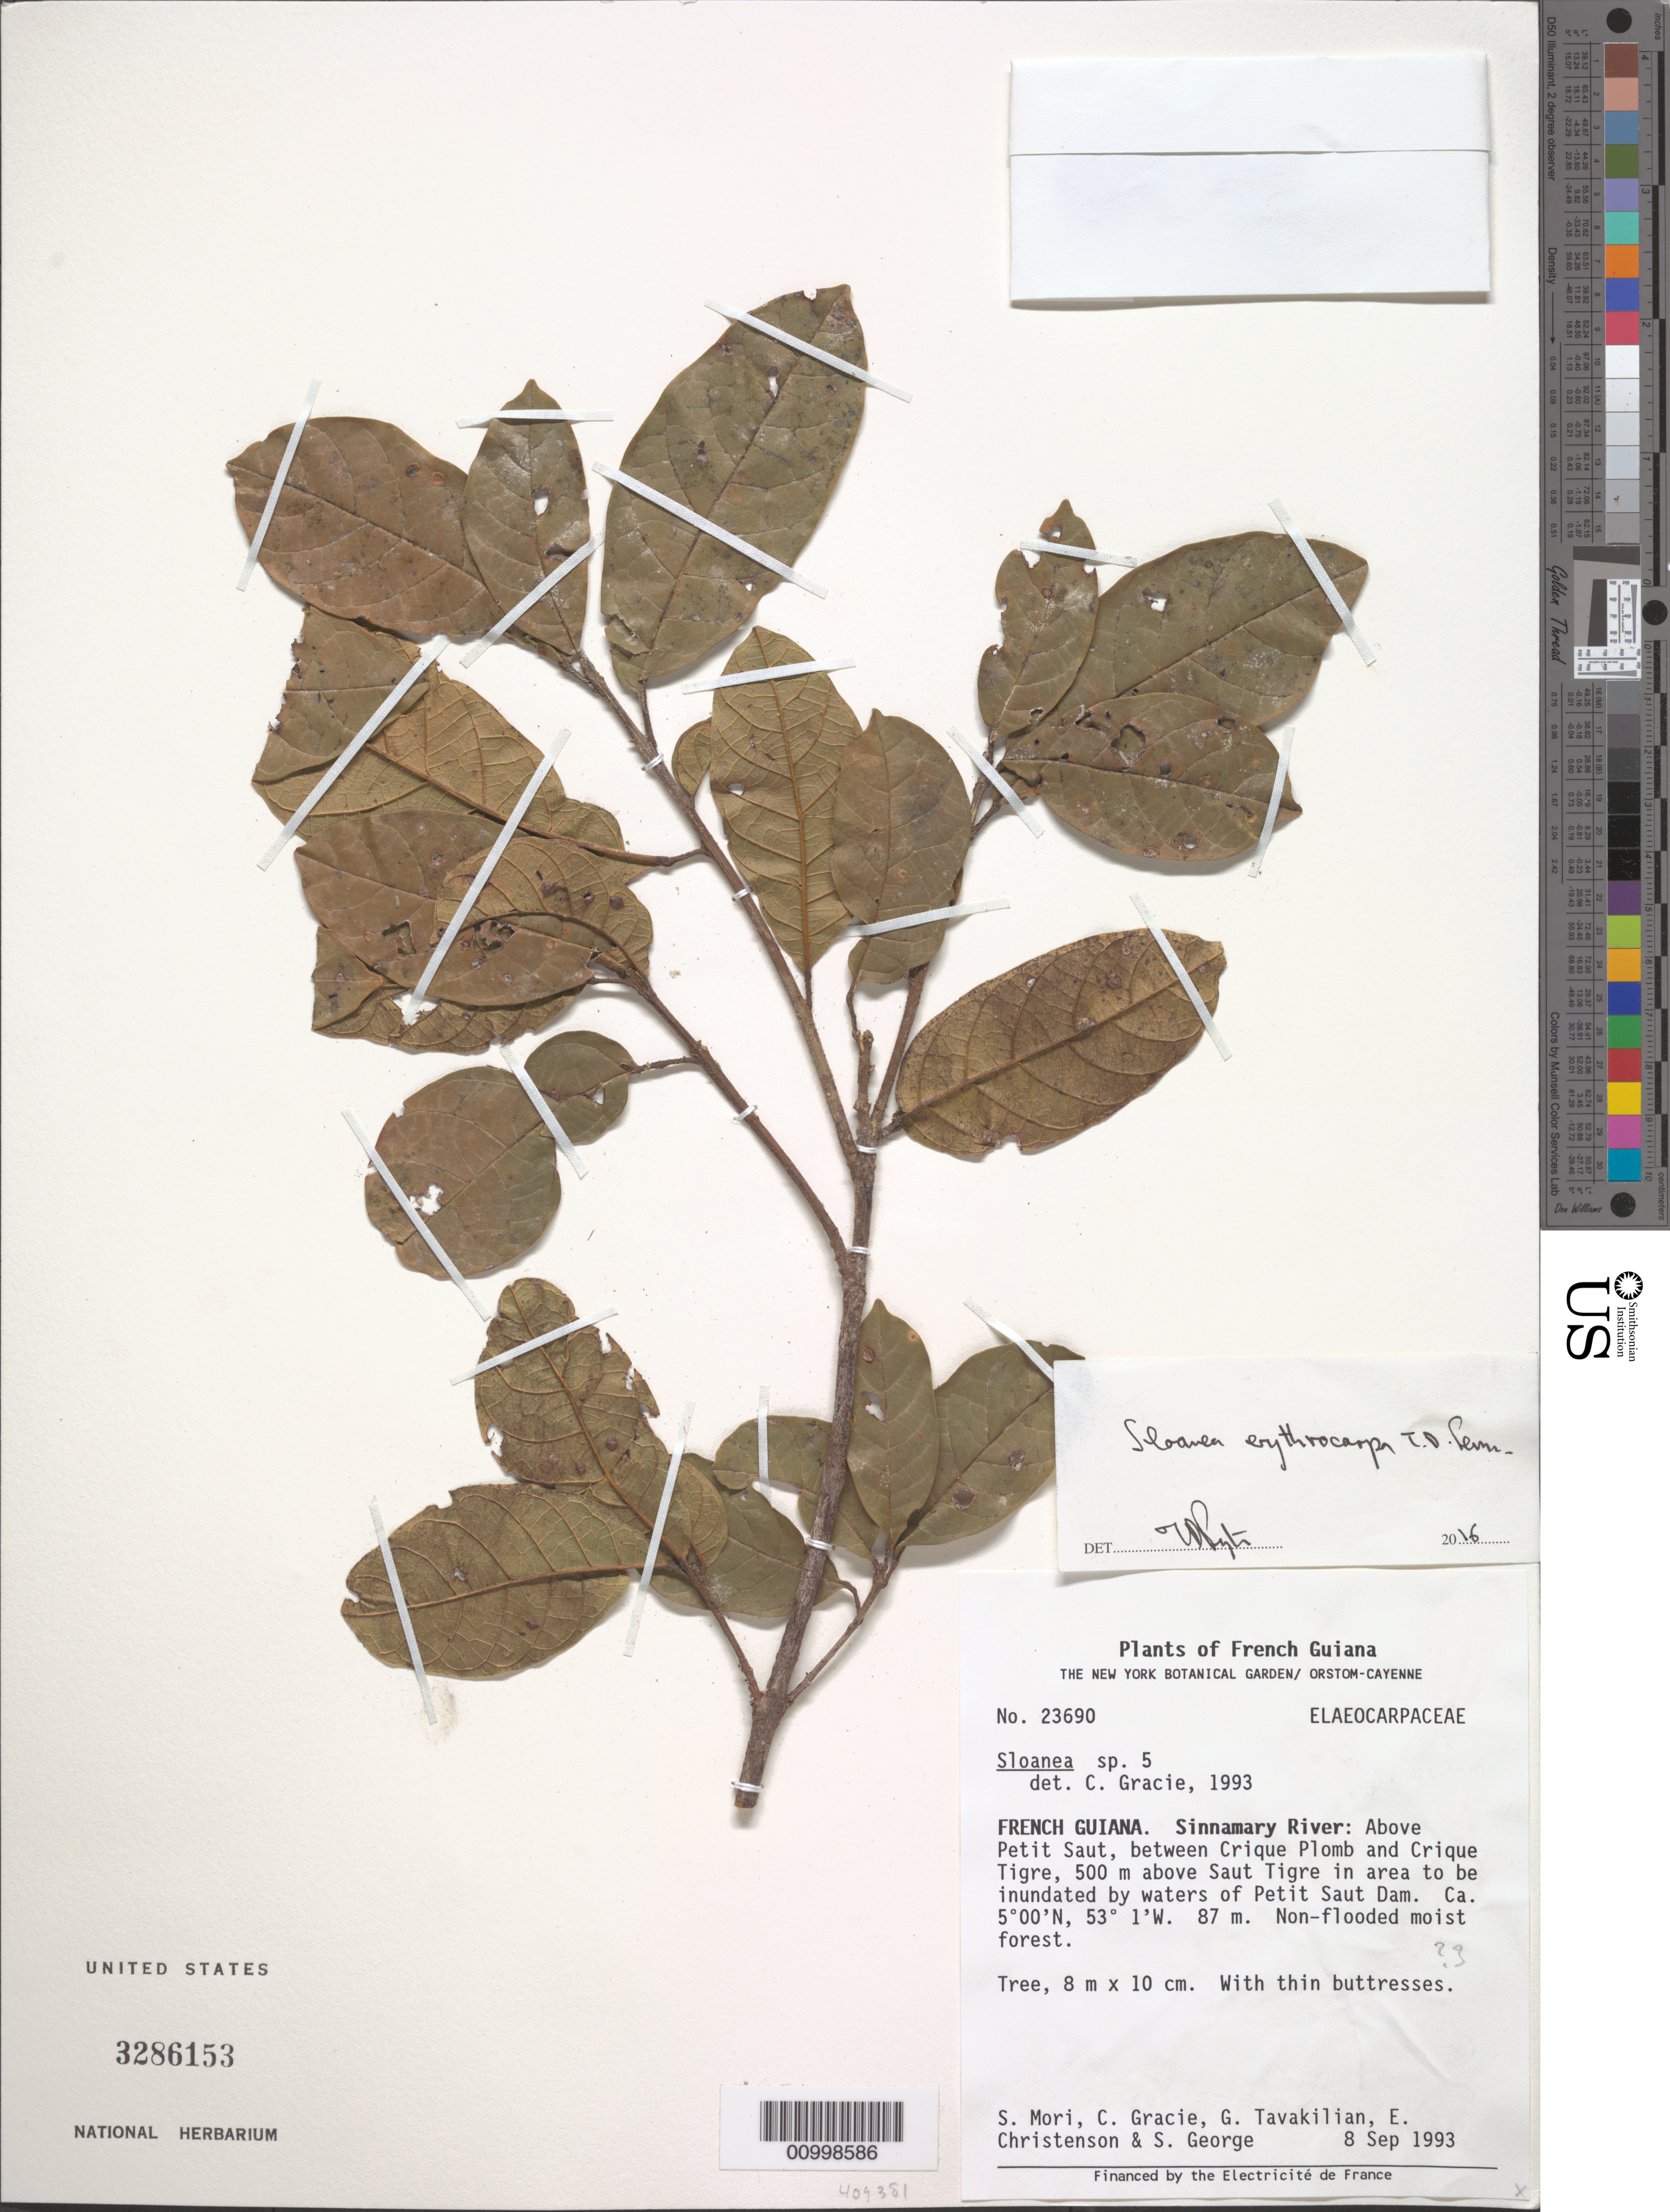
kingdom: Plantae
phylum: Tracheophyta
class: Magnoliopsida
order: Oxalidales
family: Elaeocarpaceae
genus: Sloanea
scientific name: Sloanea erythrocarpa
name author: T.D. Penn.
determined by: Pennington, T. D., (K)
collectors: S. Mori, C. A. Gracie, G. Tavakilian, E. Christenson & S. George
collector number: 23690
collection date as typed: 8-Sep-93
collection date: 1993-09-08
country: French Guiana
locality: Sinnamary River, above Petit Saut, between Crique Plomb and Crique Tigre, 500 m about Saut Tigre in area to be inundated by waters of Petit Saut Dam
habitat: Non-flooded moist forest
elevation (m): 87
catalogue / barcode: US 3286153